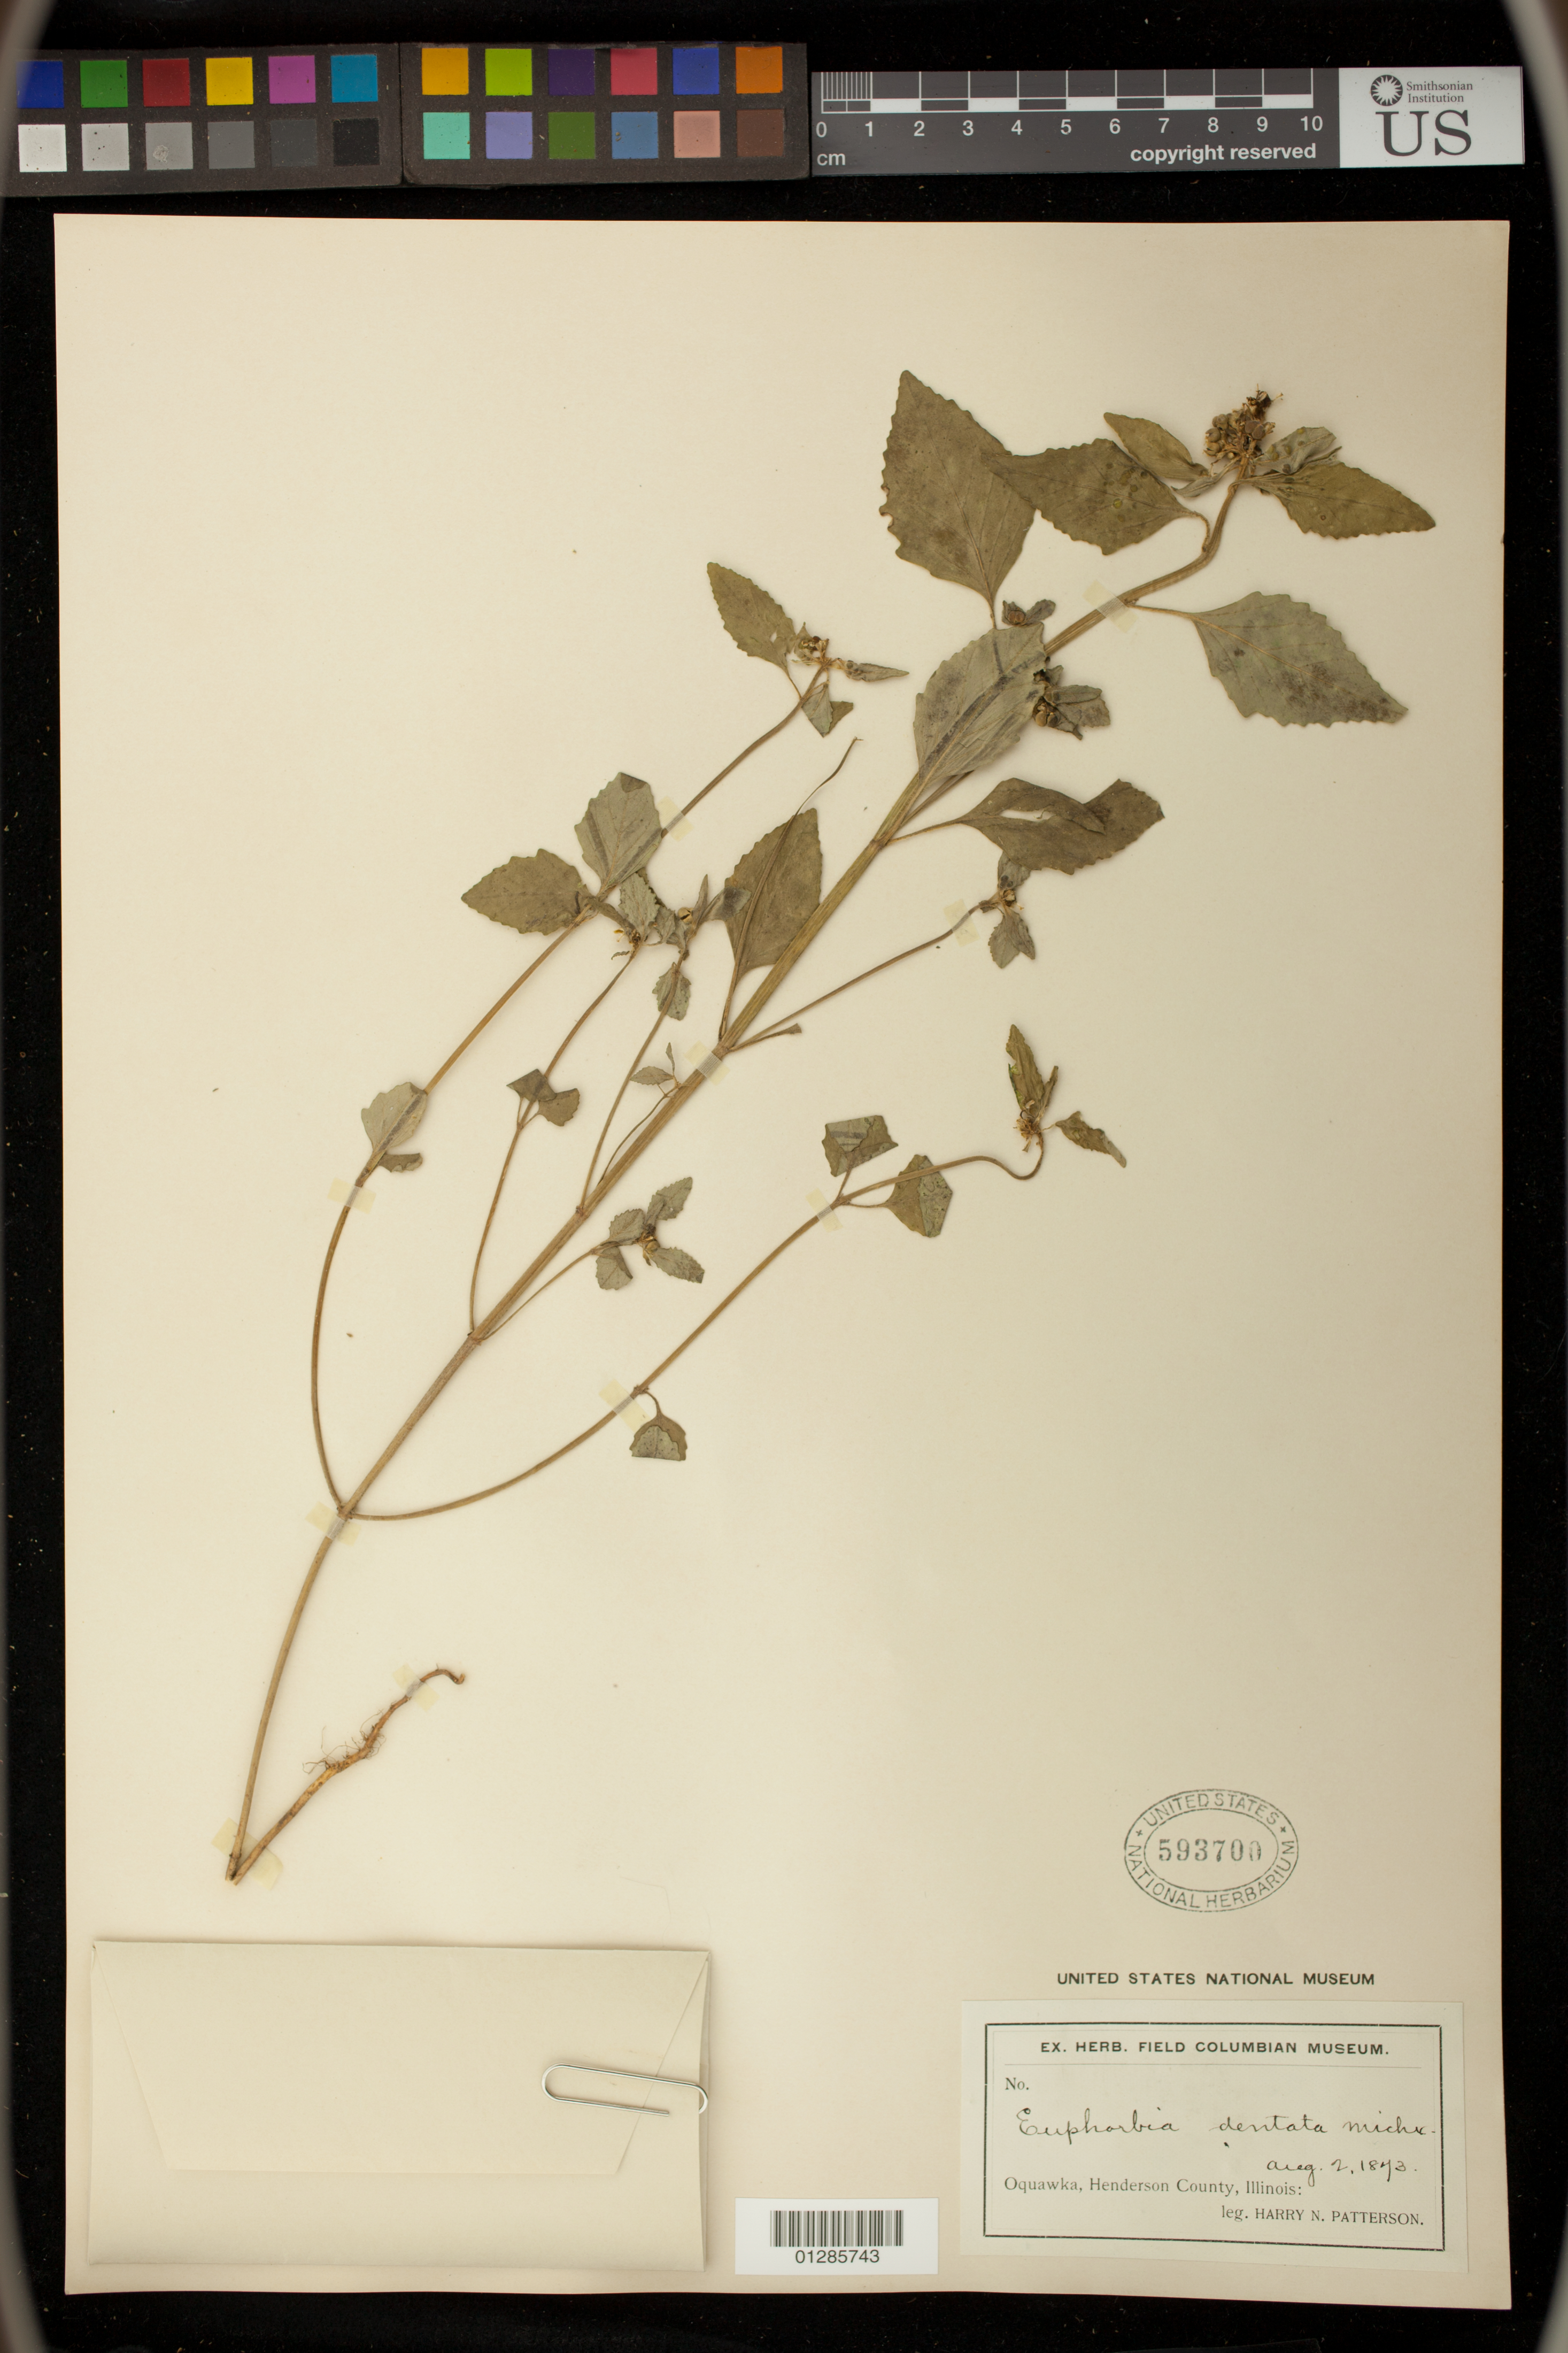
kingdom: Plantae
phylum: Tracheophyta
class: Magnoliopsida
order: Malpighiales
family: Euphorbiaceae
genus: Euphorbia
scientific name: Euphorbia dentata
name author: Michx.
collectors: H. N. Patterson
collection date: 1873-08-02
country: United States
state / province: Illinois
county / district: Henderson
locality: Oquawka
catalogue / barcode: US 593700